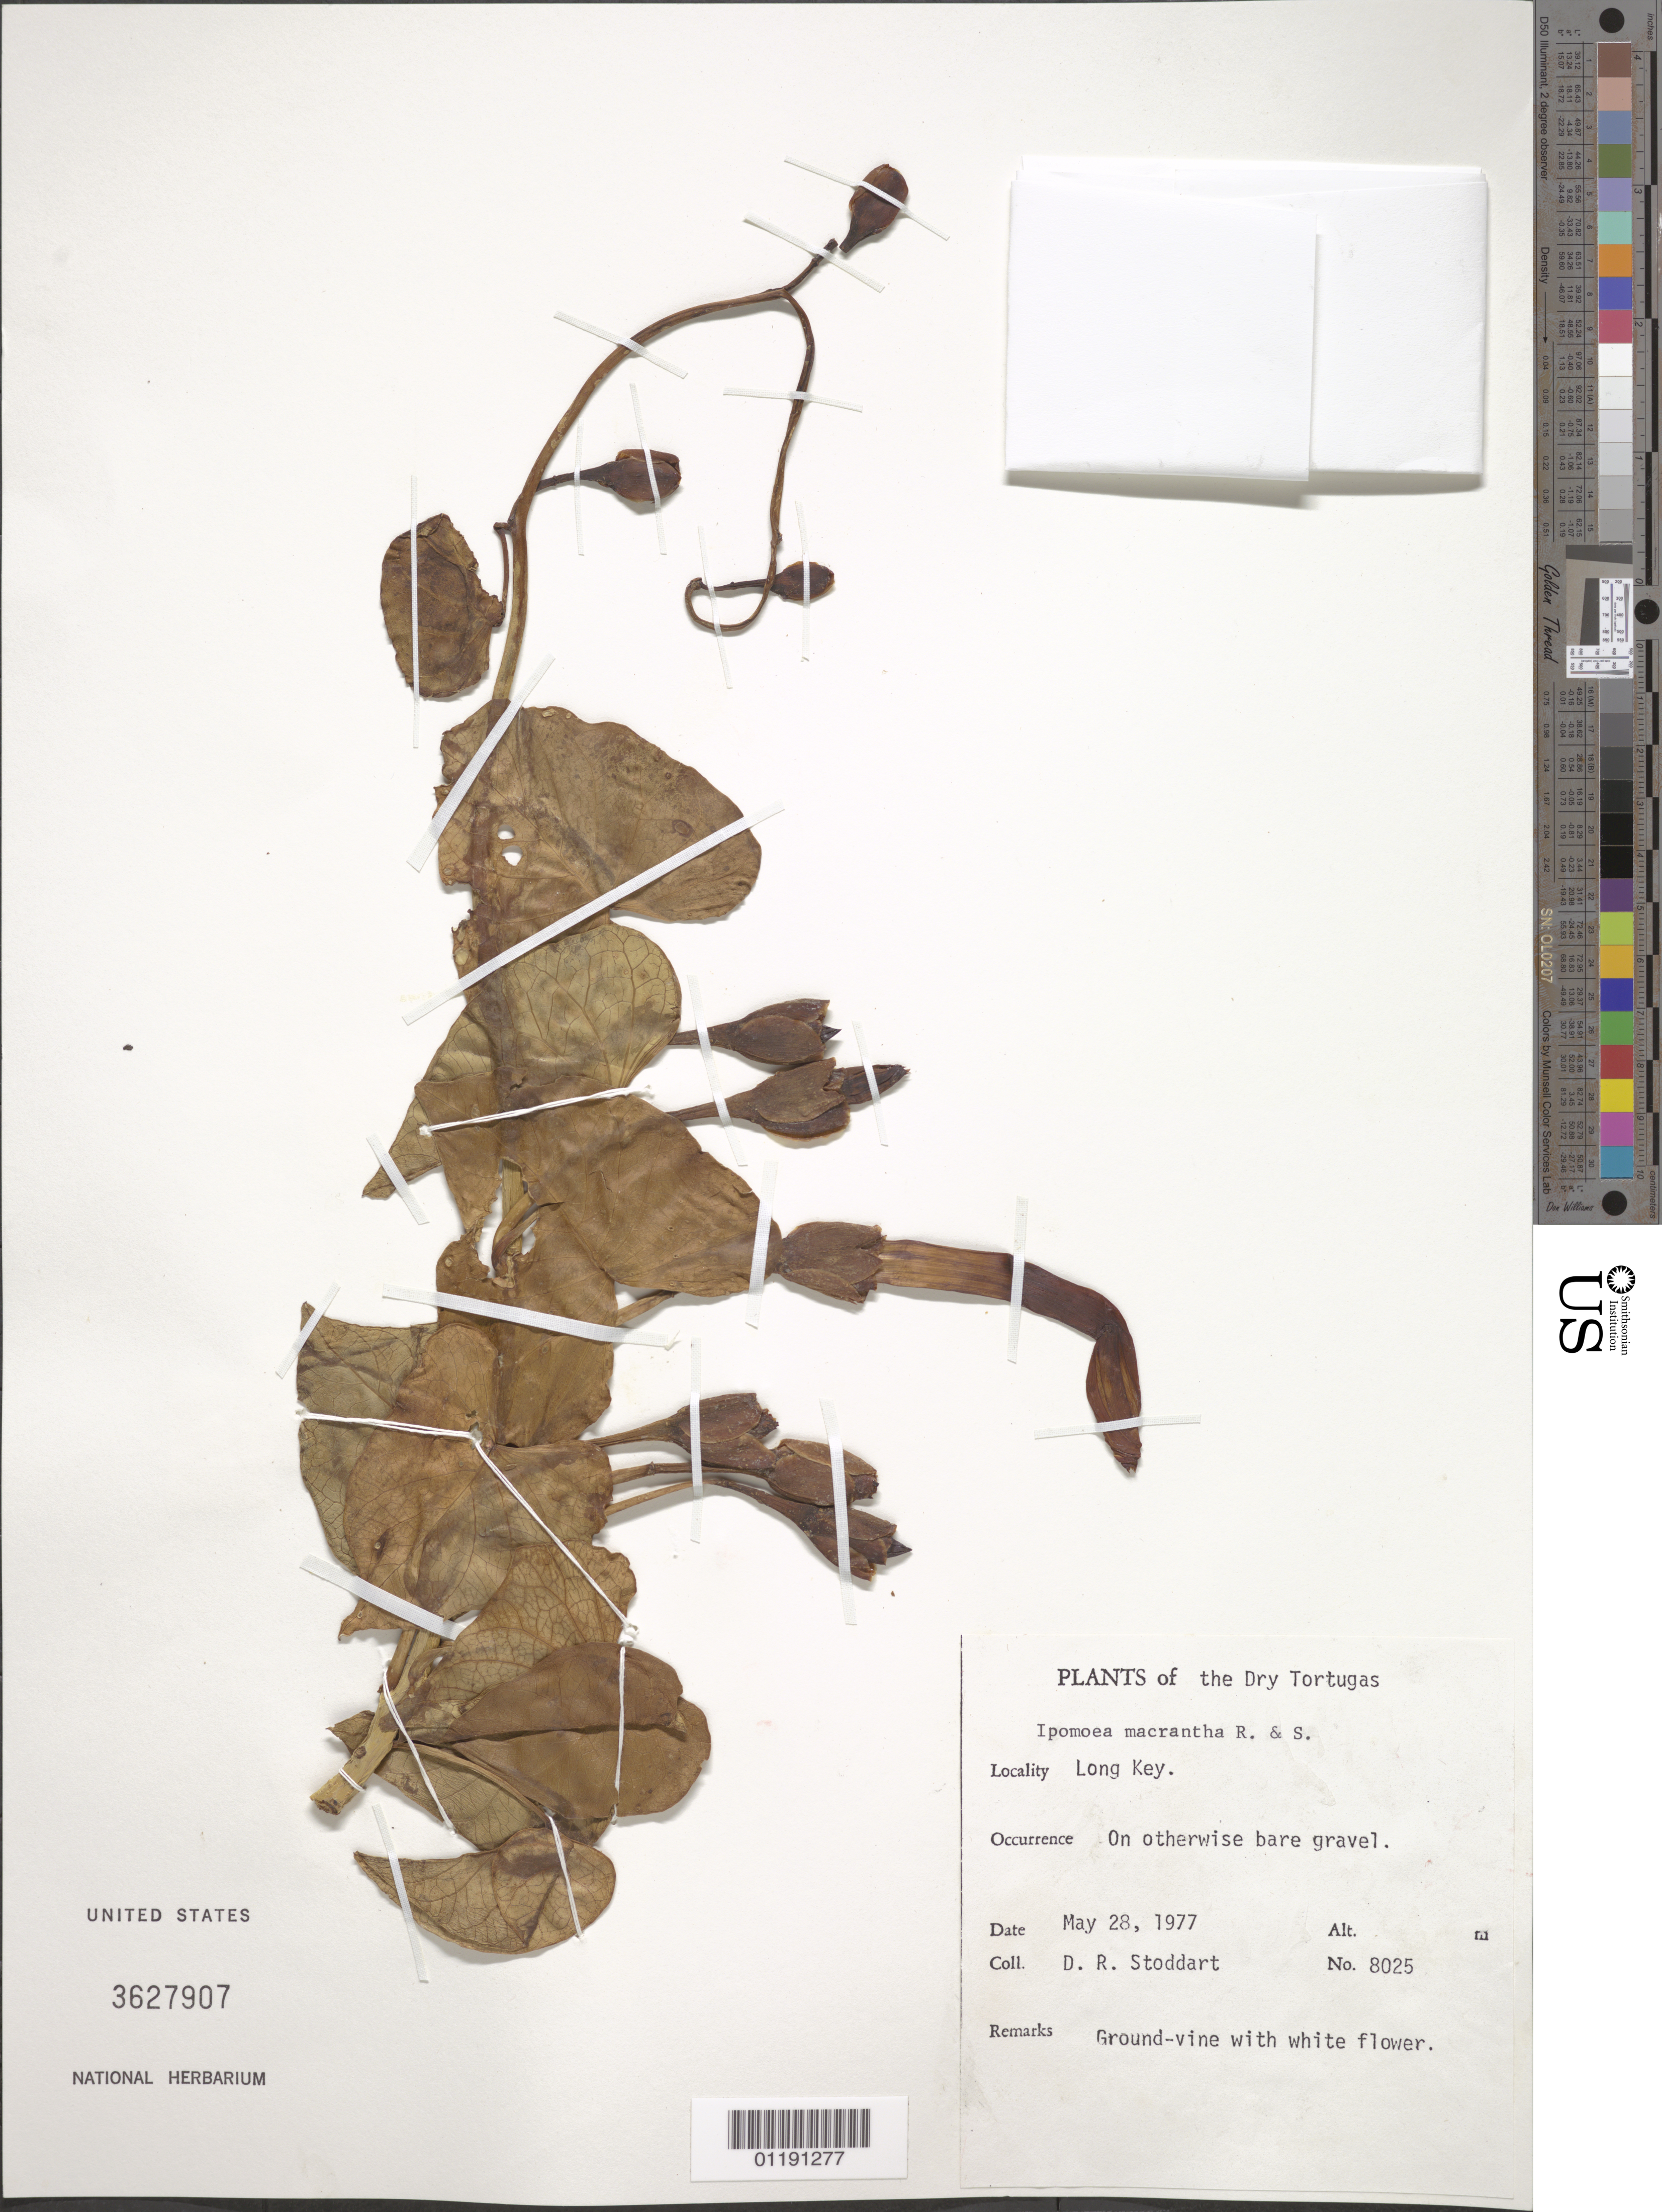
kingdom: Plantae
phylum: Tracheophyta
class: Magnoliopsida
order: Solanales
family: Convolvulaceae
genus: Ipomoea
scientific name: Ipomoea macrantha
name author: Roem. & Schult.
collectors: D. R. Stoddart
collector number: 8025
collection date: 1977-05-28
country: United States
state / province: Florida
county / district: Monroe County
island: Long Key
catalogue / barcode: US 3627907